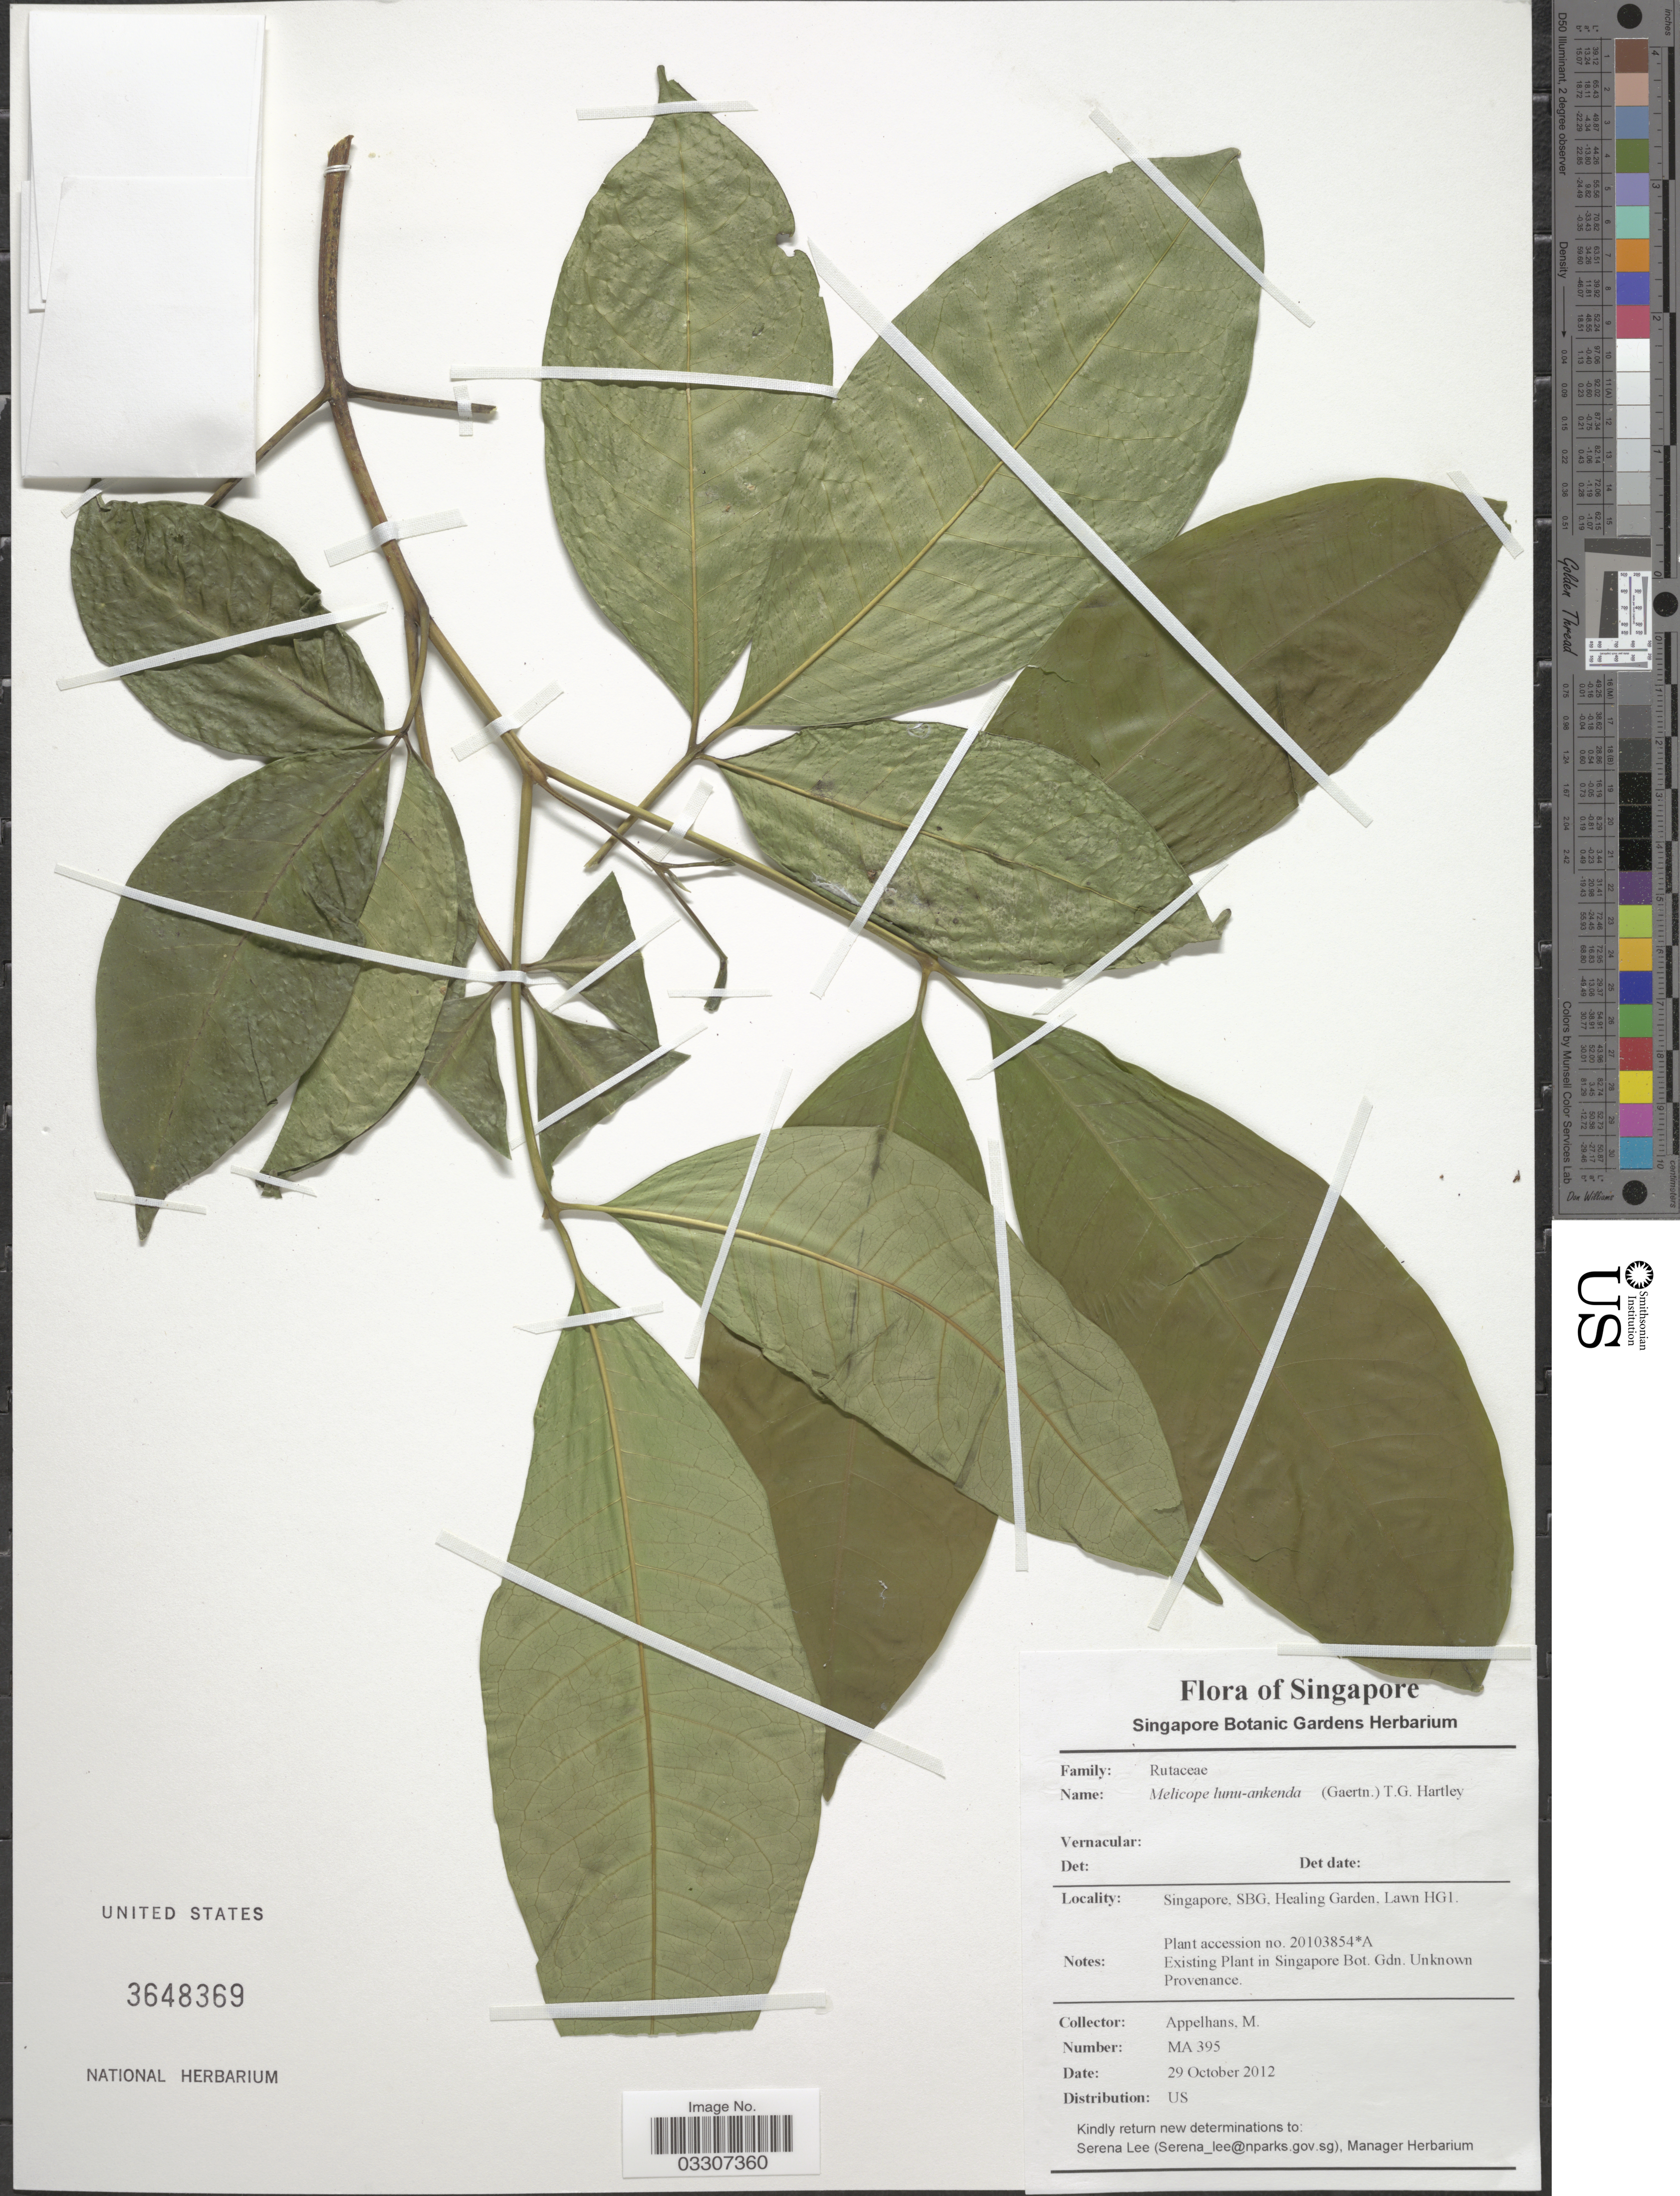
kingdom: Plantae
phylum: Tracheophyta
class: Magnoliopsida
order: Sapindales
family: Rutaceae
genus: Melicope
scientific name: Melicope lunu-ankenda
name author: (Gaertn.) T.G. Hartley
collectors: M. Appelhans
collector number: MA395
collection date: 2012-10-29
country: Singapore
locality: SBG, Healing Garden, Lawn HGi.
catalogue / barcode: US 3648369